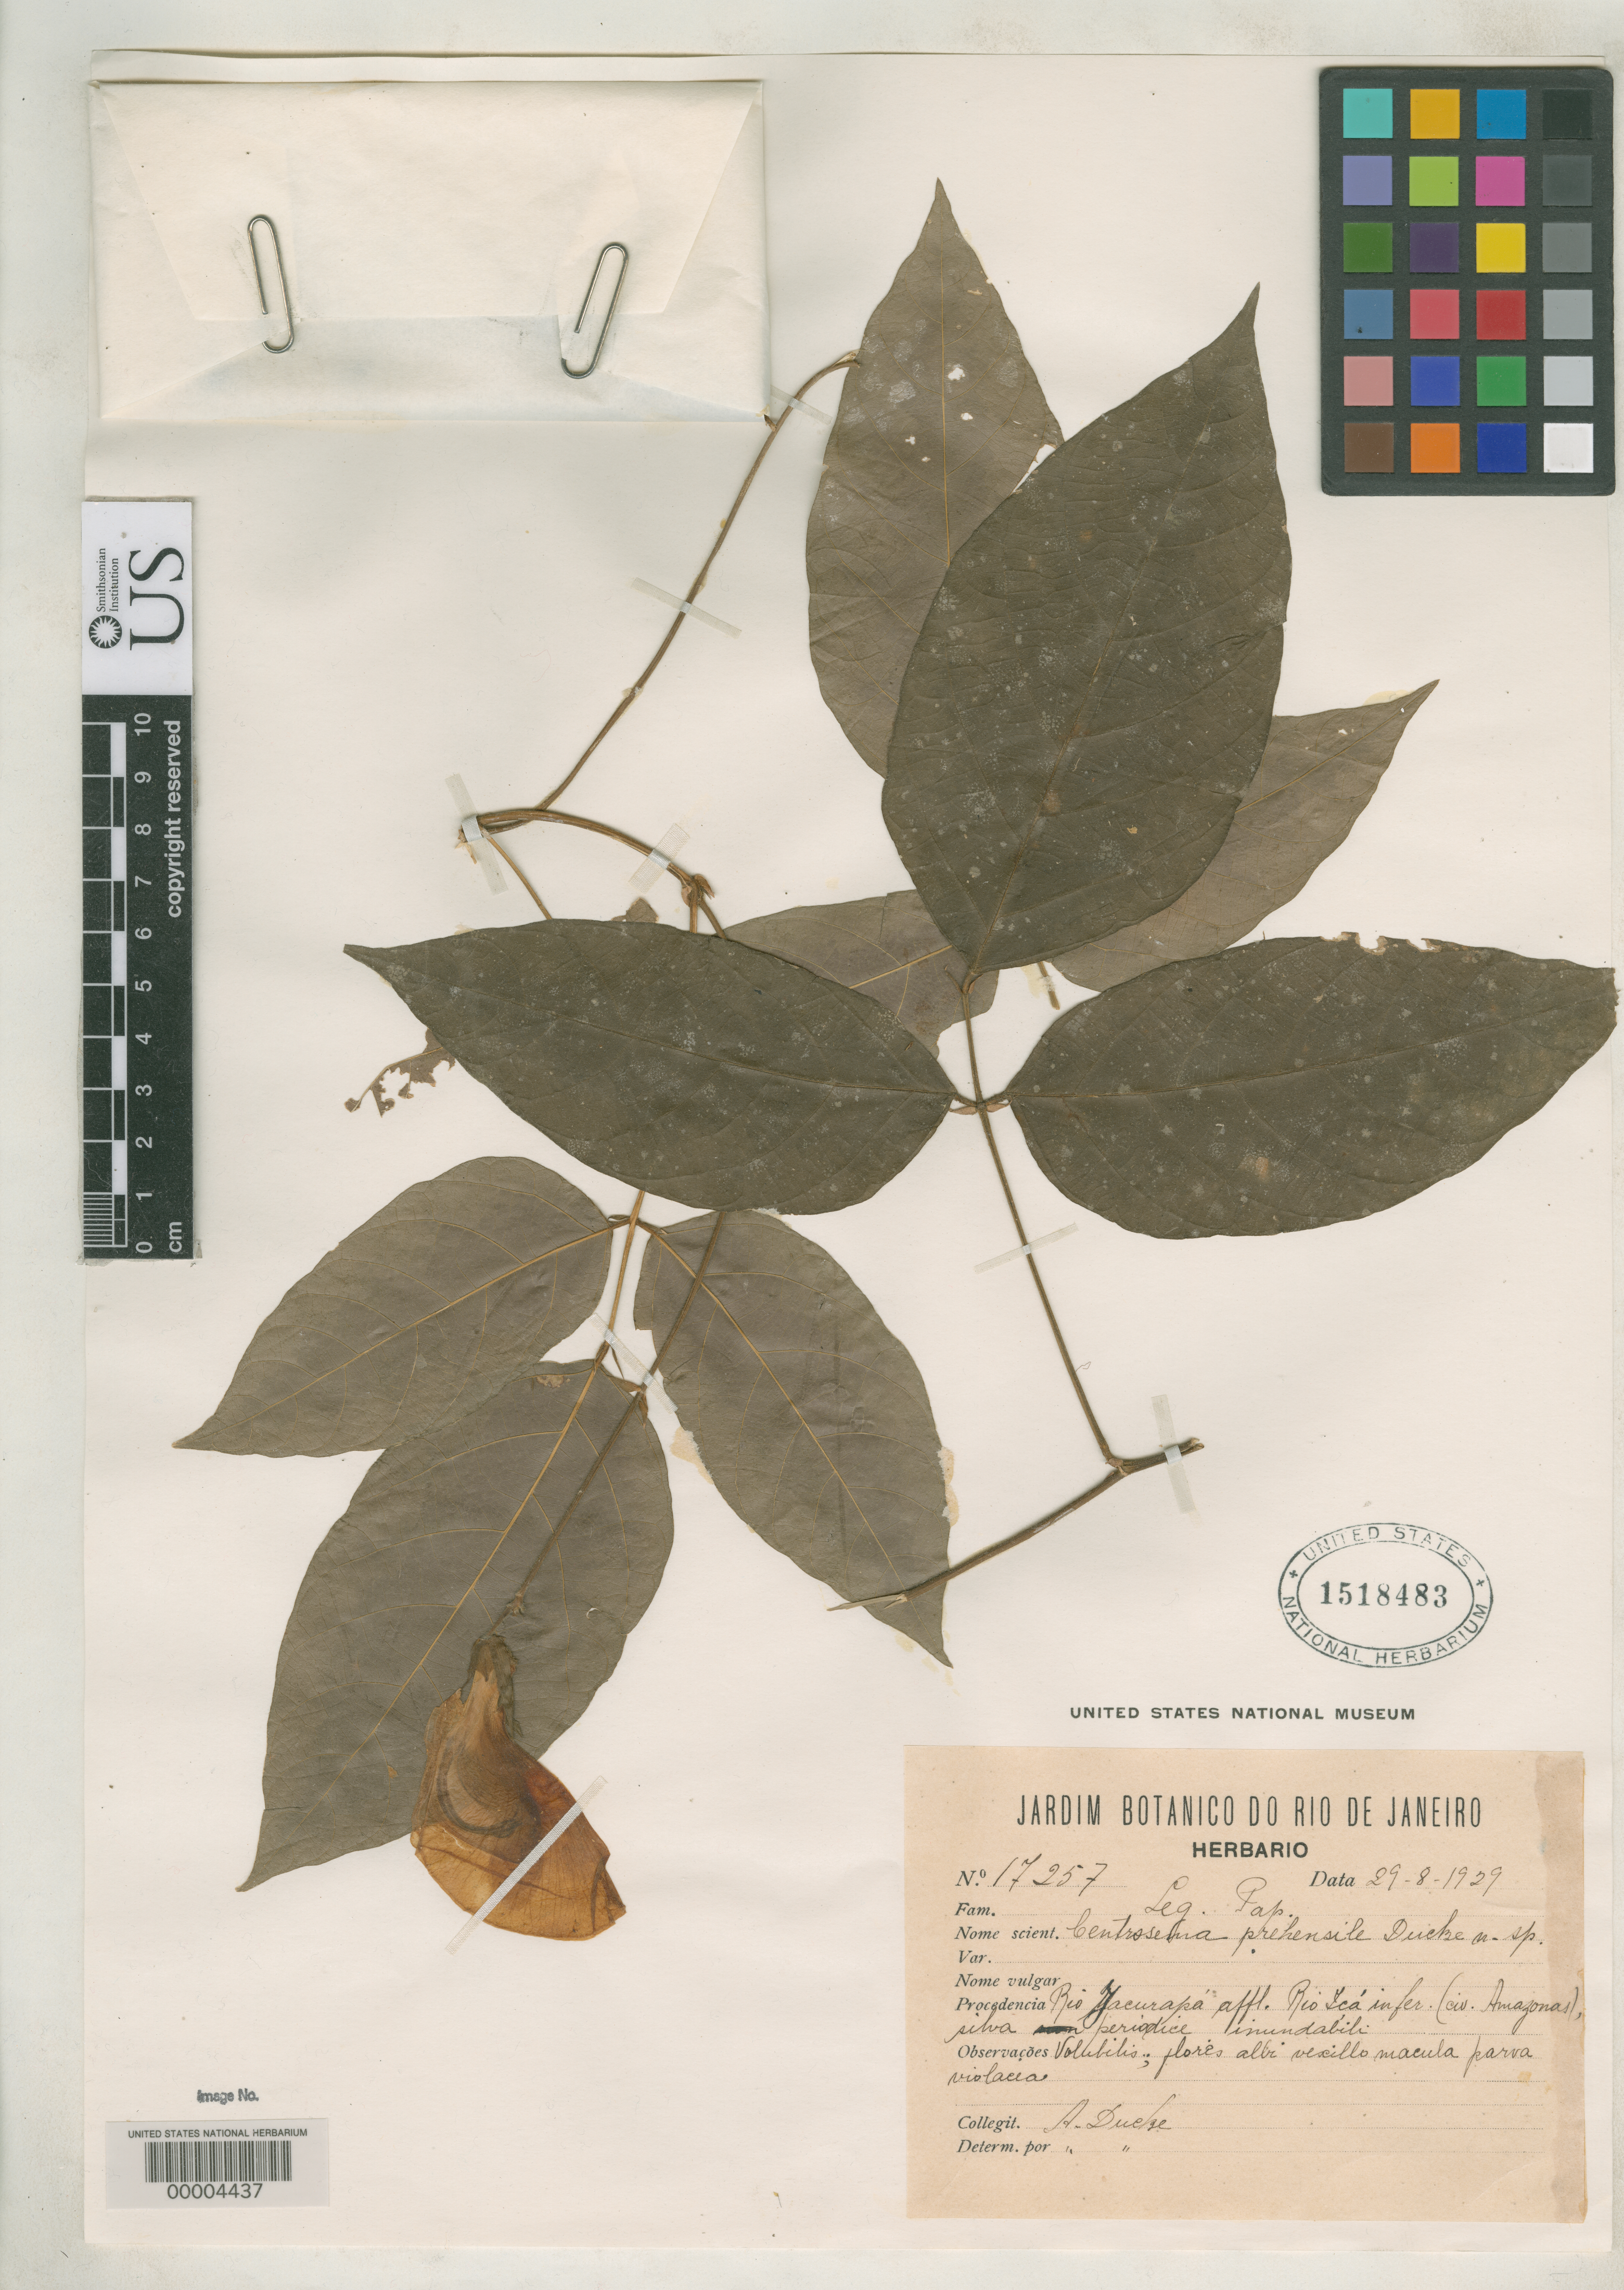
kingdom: Plantae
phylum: Tracheophyta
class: Magnoliopsida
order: Fabales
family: Fabaceae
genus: Centrosema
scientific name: Centrosema prehensile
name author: Ducke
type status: Isotype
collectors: A. Ducke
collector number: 17257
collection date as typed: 29 Aug 1929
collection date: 1929-08-29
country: Brazil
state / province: Amazonas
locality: Jacurapa.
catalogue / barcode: US 1518483